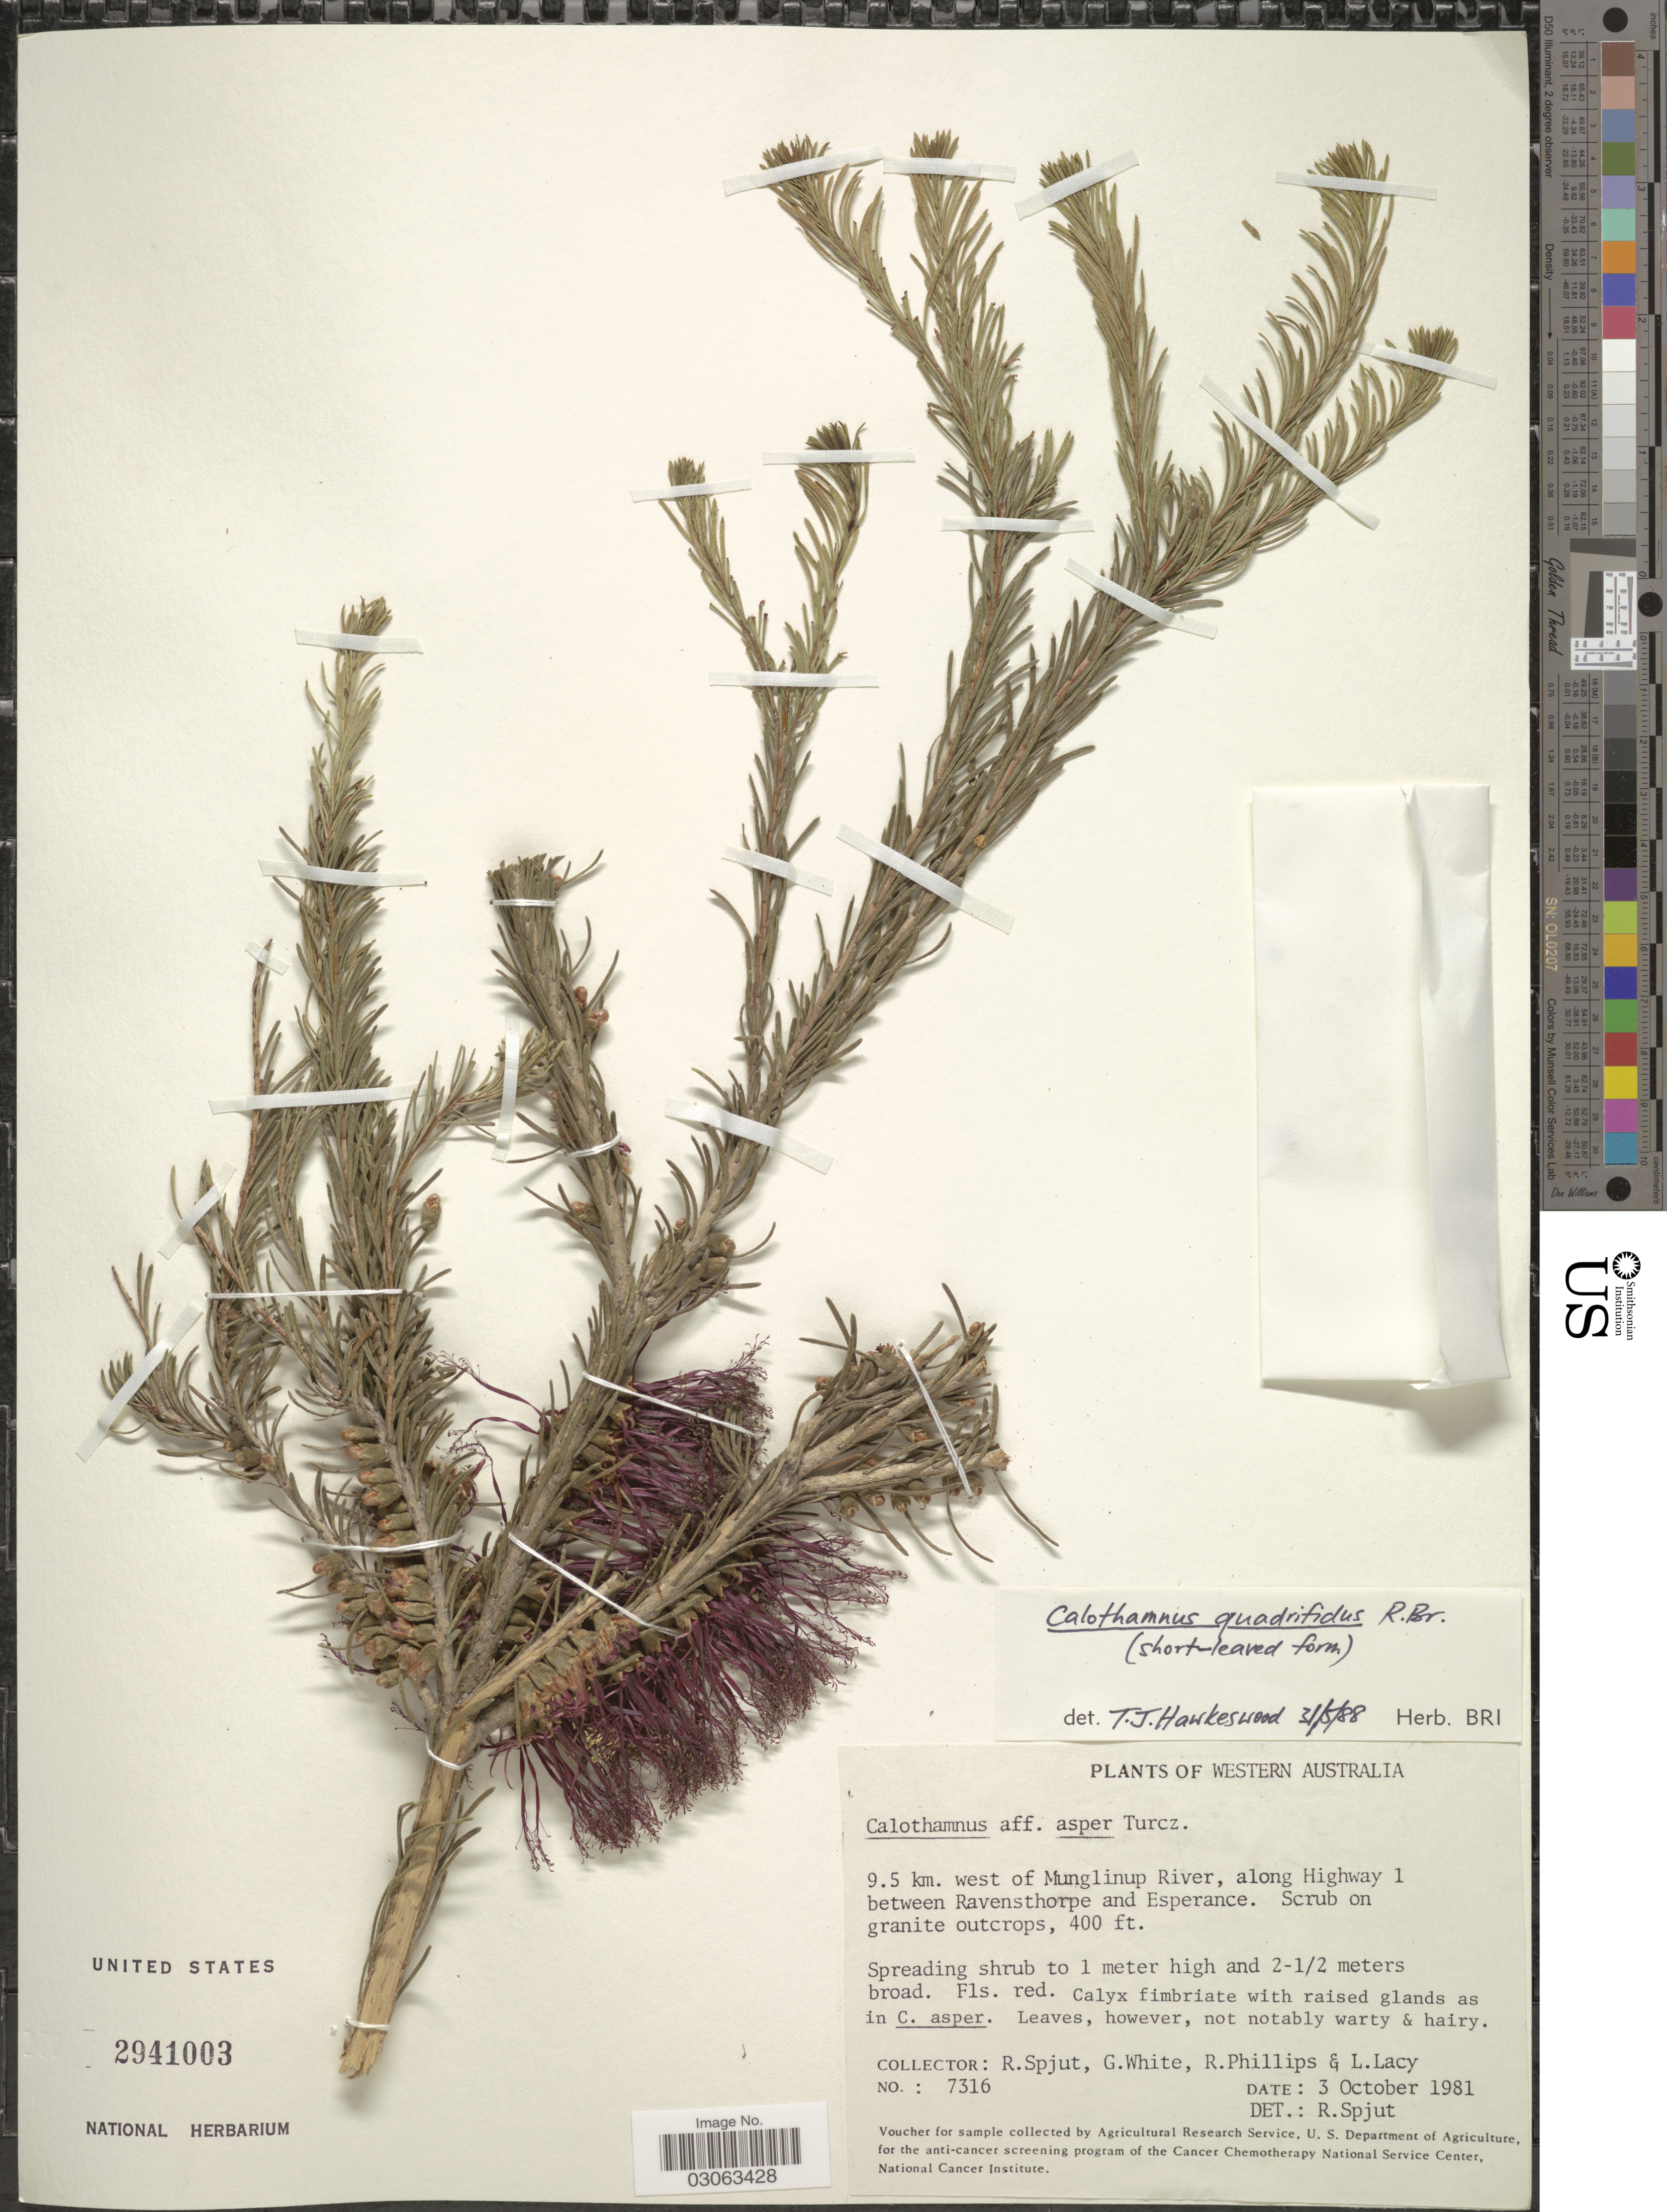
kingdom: Plantae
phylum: Tracheophyta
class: Magnoliopsida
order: Myrtales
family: Myrtaceae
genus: Calothamnus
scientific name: Calothamnus quadrifidus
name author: R. Br.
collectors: R. Spjut, G. White, R. Phillips & L. Lacy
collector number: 7316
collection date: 1981-10-03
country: Australia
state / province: Western Australia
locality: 9.5 km. west of Munglinup River, along Highway 1 between Ravensthorpe and Esperance.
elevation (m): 122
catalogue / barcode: US 2941003